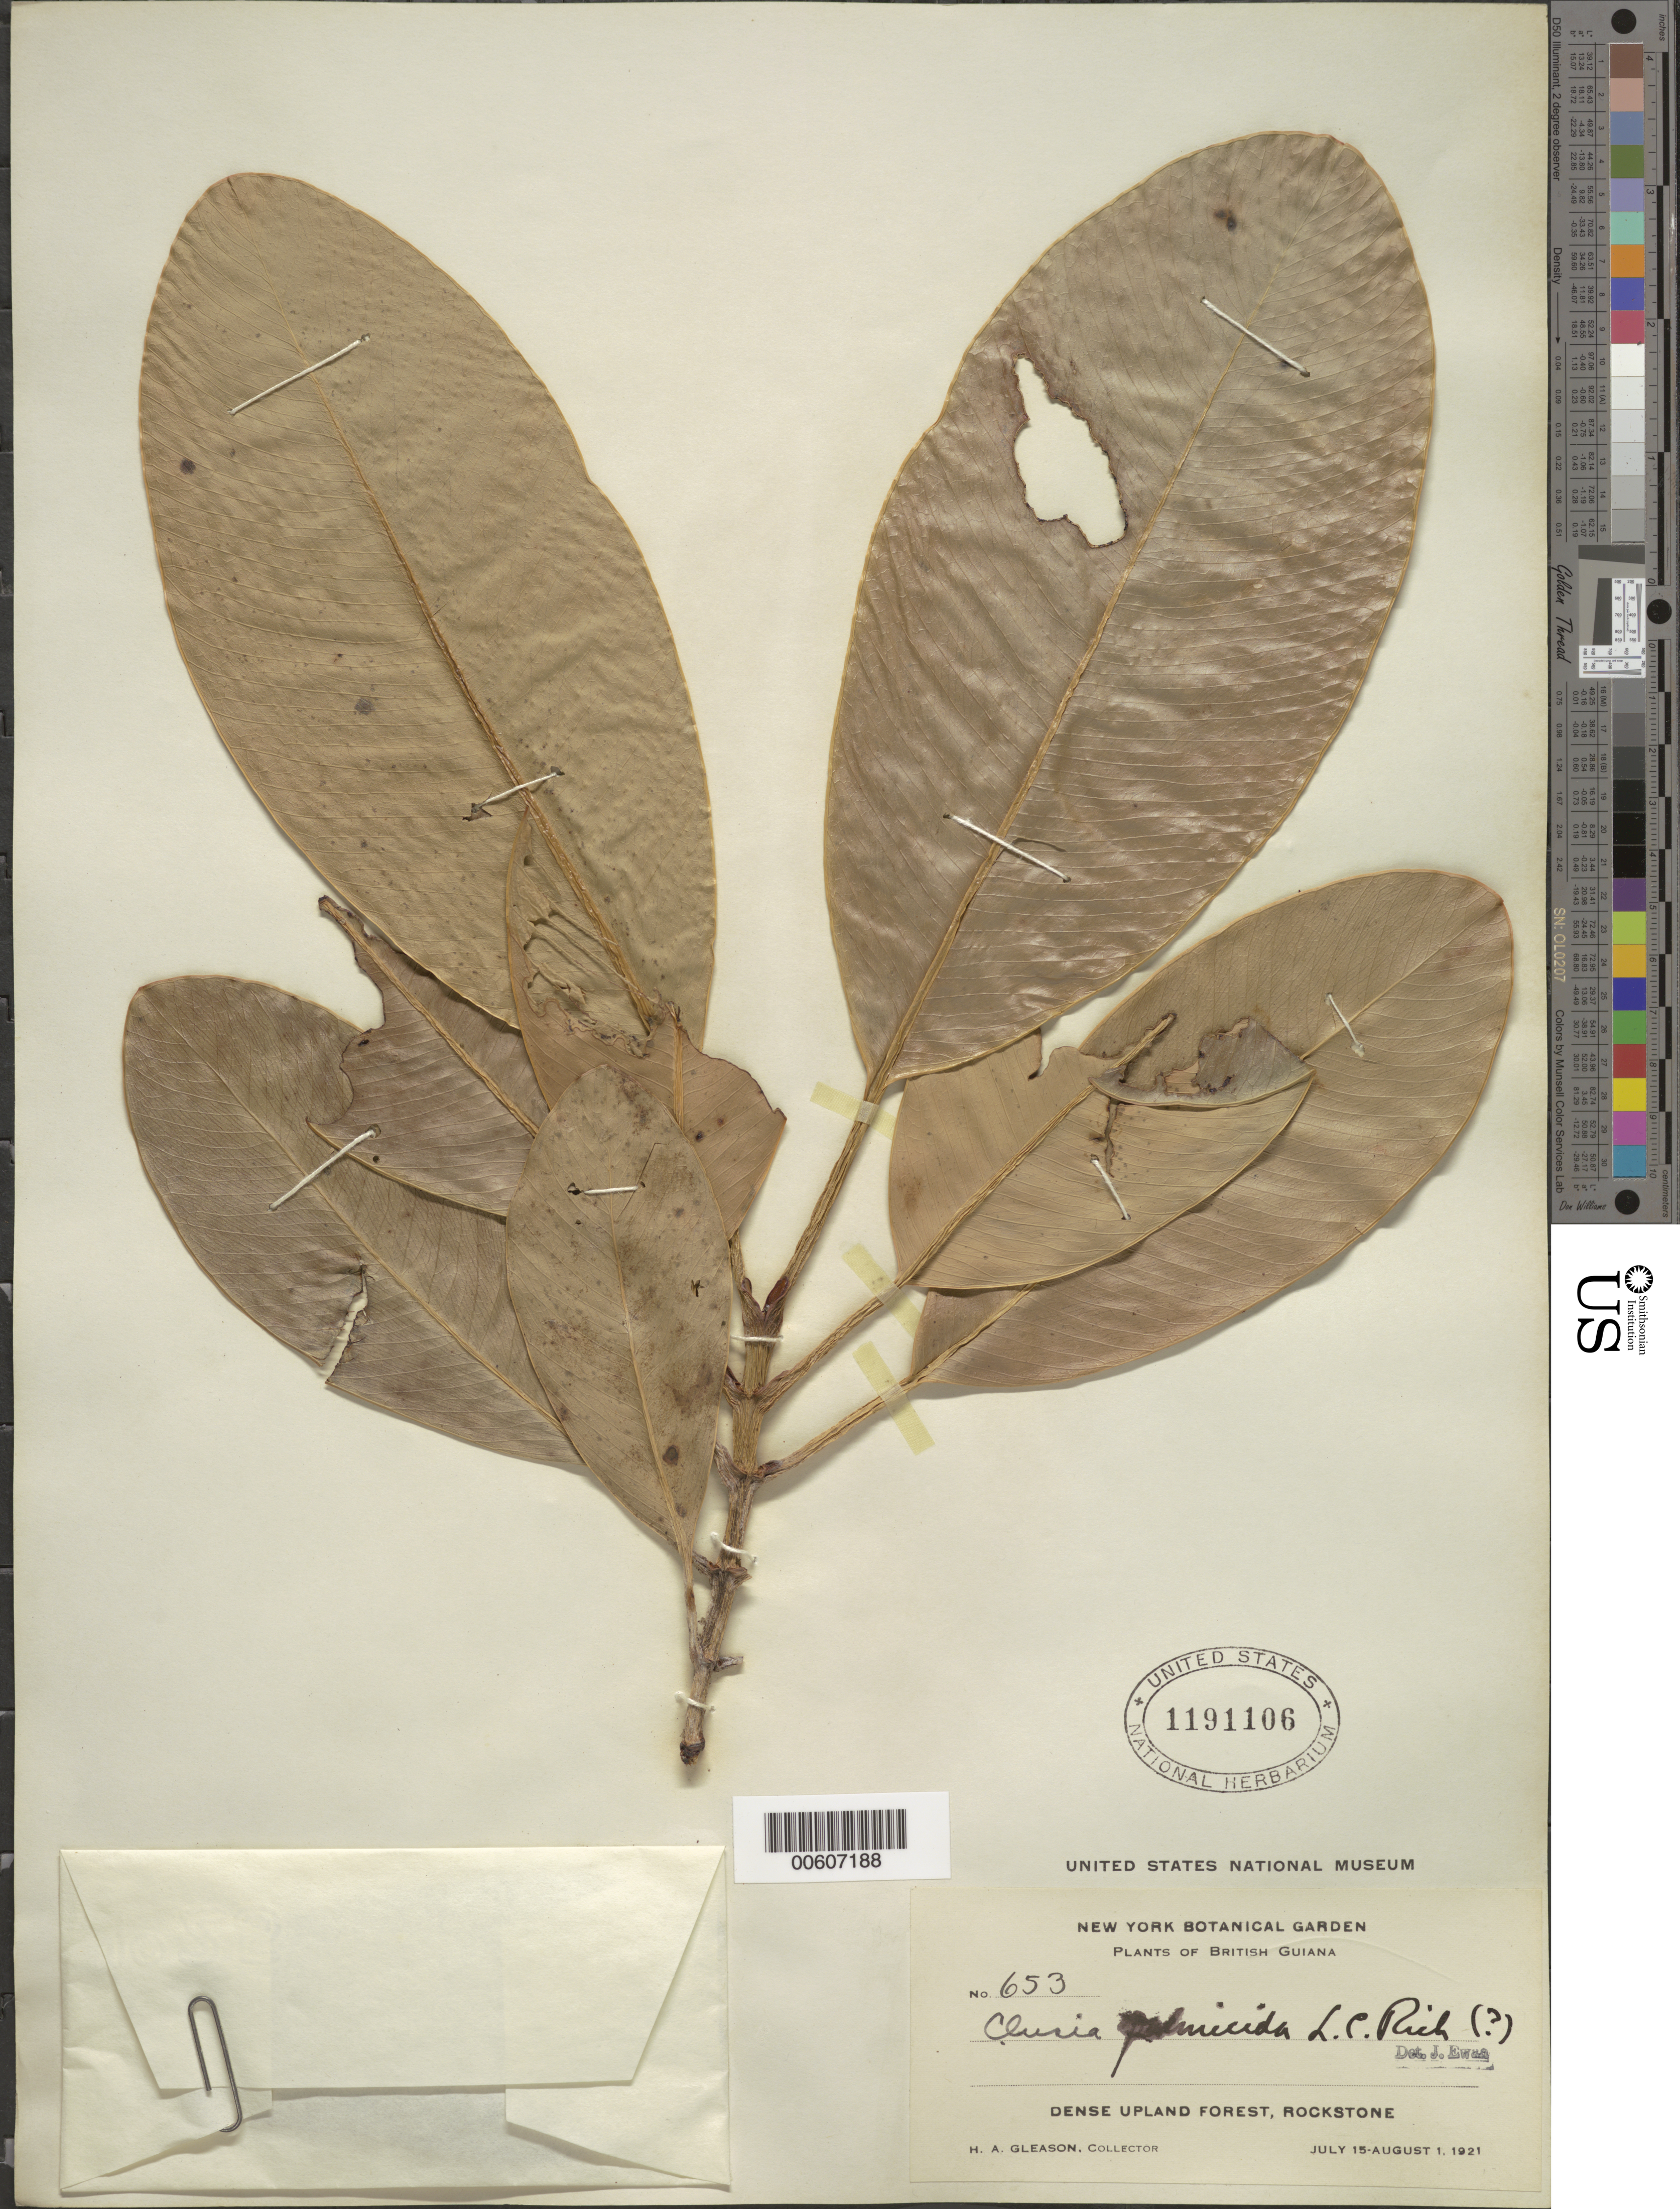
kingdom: Plantae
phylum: Tracheophyta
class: Magnoliopsida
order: Malpighiales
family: Clusiaceae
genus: Clusia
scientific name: Clusia palmicida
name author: Rich.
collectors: H. A. Gleason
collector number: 653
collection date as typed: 15-Jul-21 to 1-Aug-21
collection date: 1921-07-15/1921-08-01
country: Guyana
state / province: U. Demerara-Berbice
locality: Rockstone, in and about the village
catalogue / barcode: US 1191106